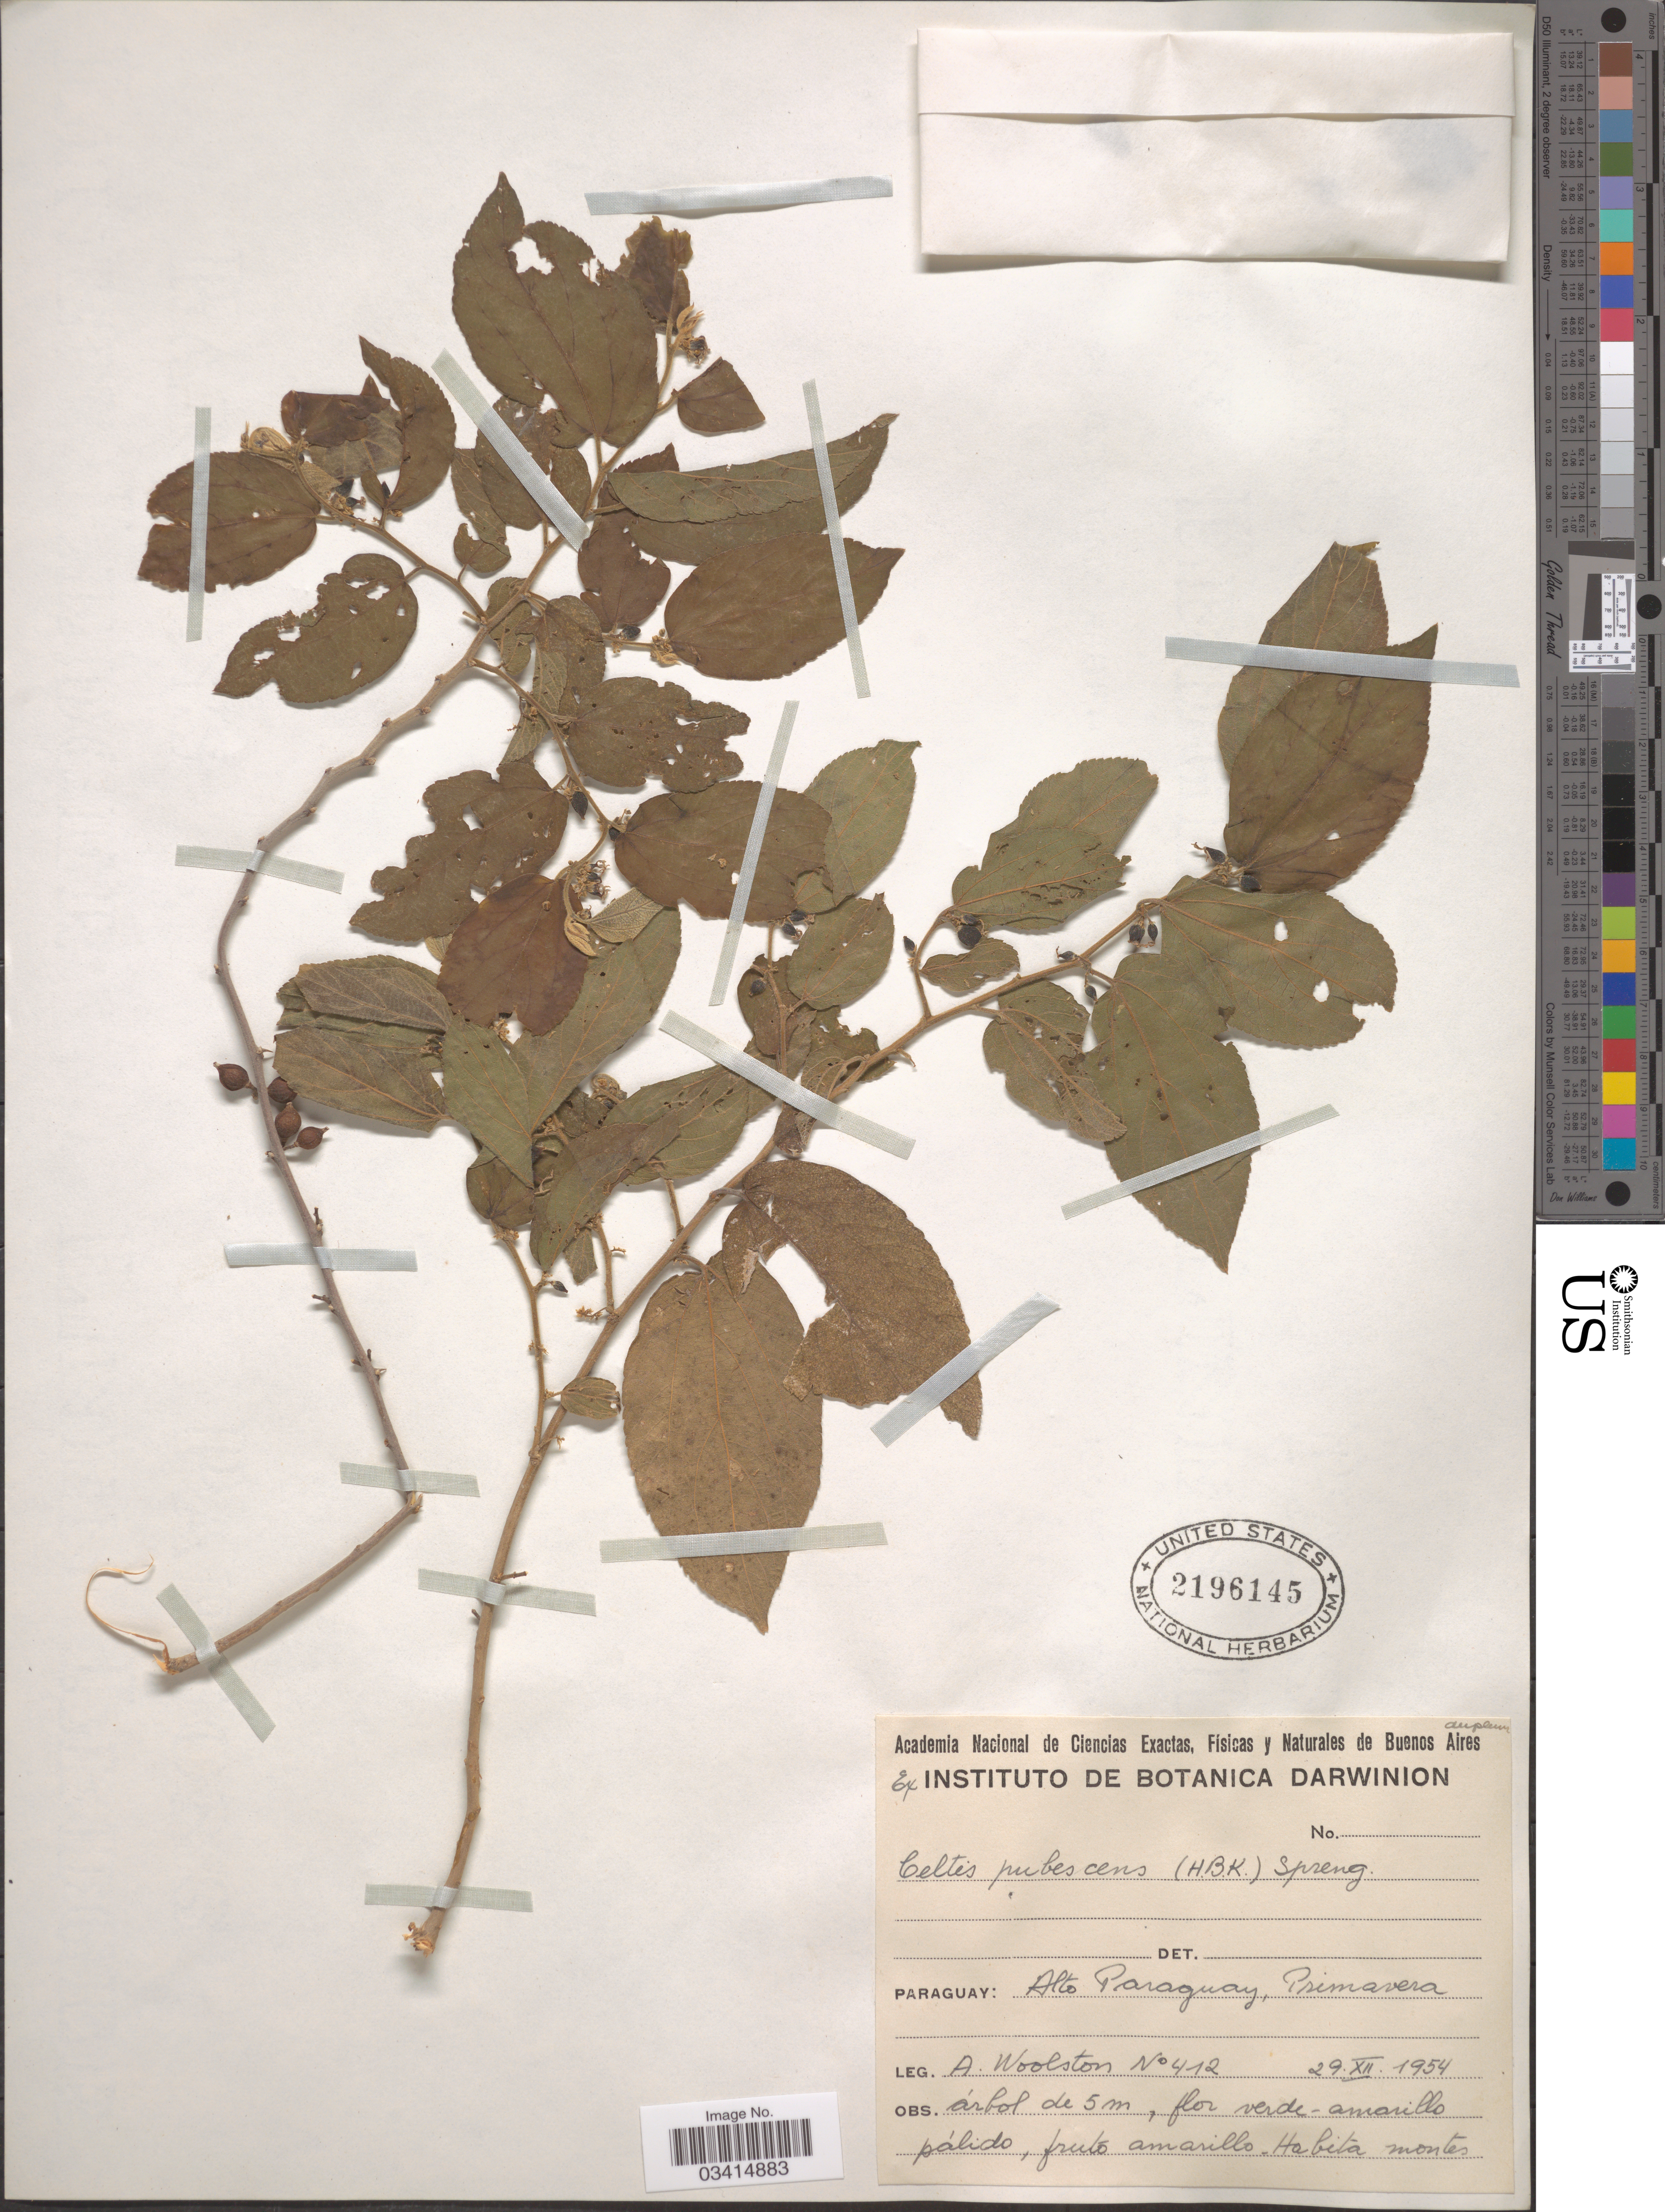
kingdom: Plantae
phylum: Tracheophyta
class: Magnoliopsida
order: Rosales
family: Cannabaceae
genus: Celtis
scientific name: Celtis pubescens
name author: (Kunth) Spreng.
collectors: A. Woolston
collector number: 412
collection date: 1954-12-29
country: Paraguay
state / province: Alto Paraguay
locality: Primavera.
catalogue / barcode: US 2196145